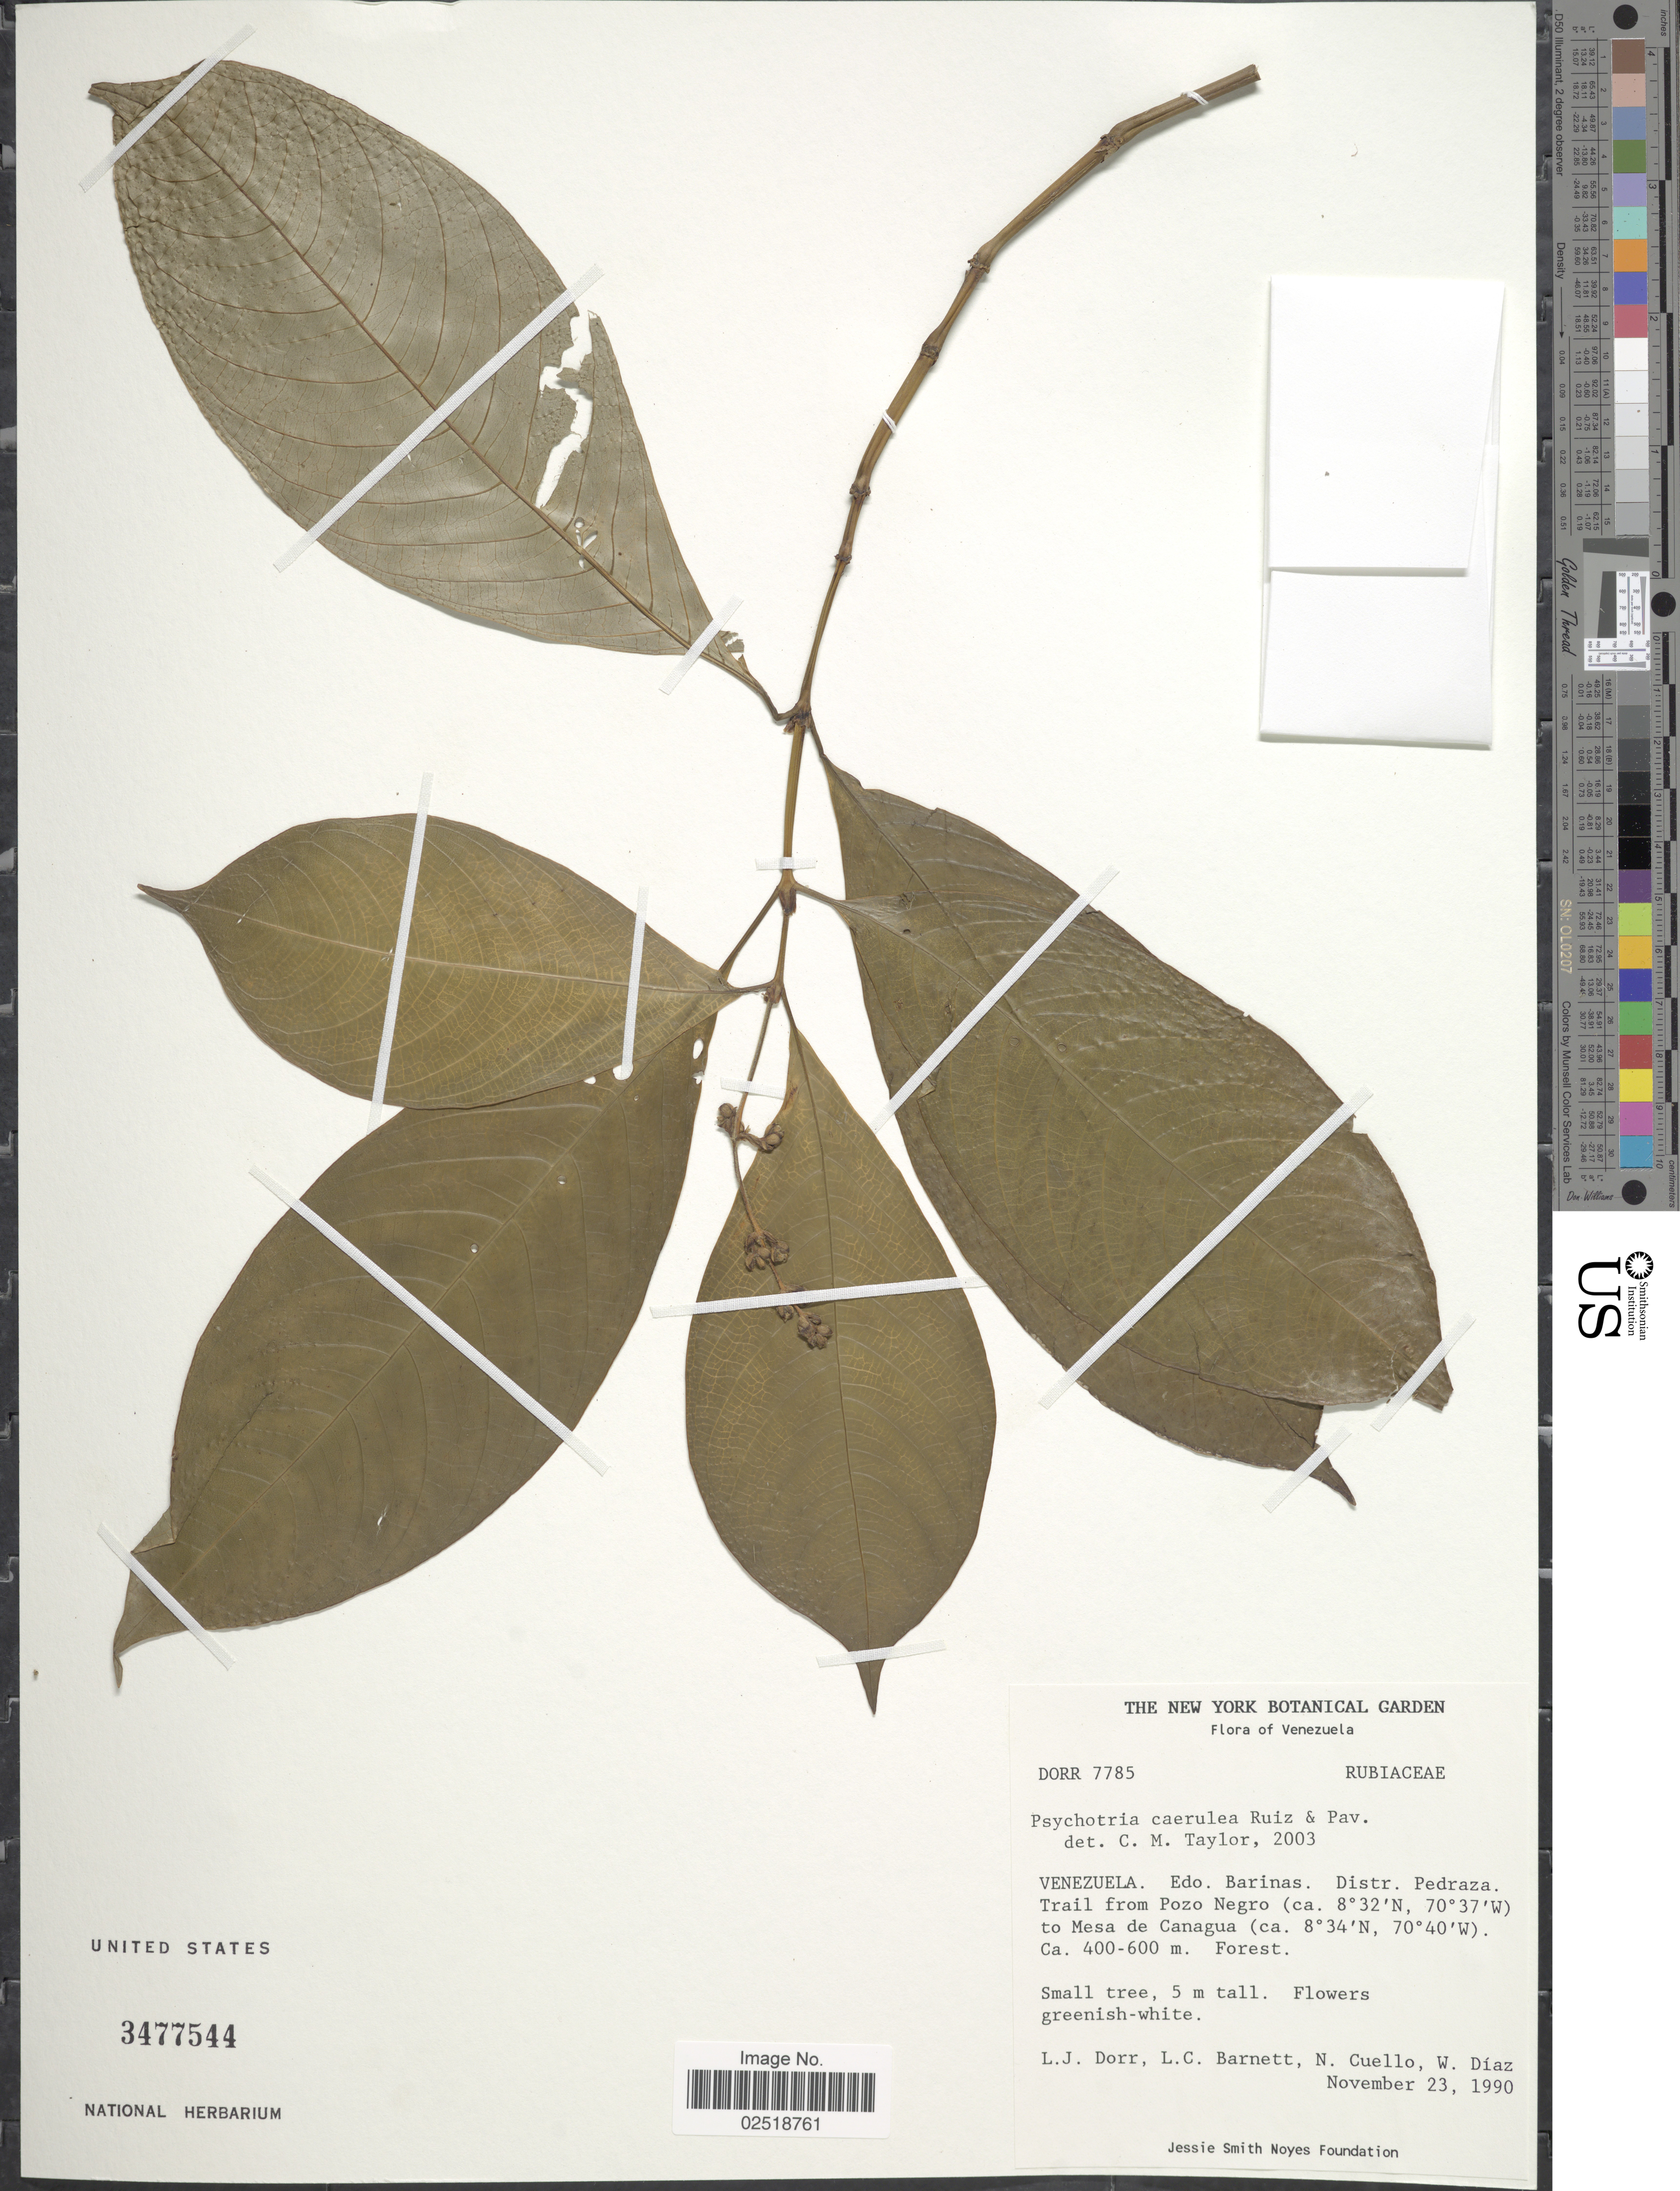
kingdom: Plantae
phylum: Tracheophyta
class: Magnoliopsida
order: Gentianales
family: Rubiaceae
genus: Psychotria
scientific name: Psychotria caerulea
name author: Ruiz & Pav.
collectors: L. J. Dorr, L. C. Barnett, N. L. Cuello & W. Díaz P.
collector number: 7785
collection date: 1990-11-23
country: Venezuela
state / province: Barinas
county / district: Pedraza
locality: Trail from Pozo Negro to Mesa de Canagua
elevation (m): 400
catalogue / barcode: US 3477544